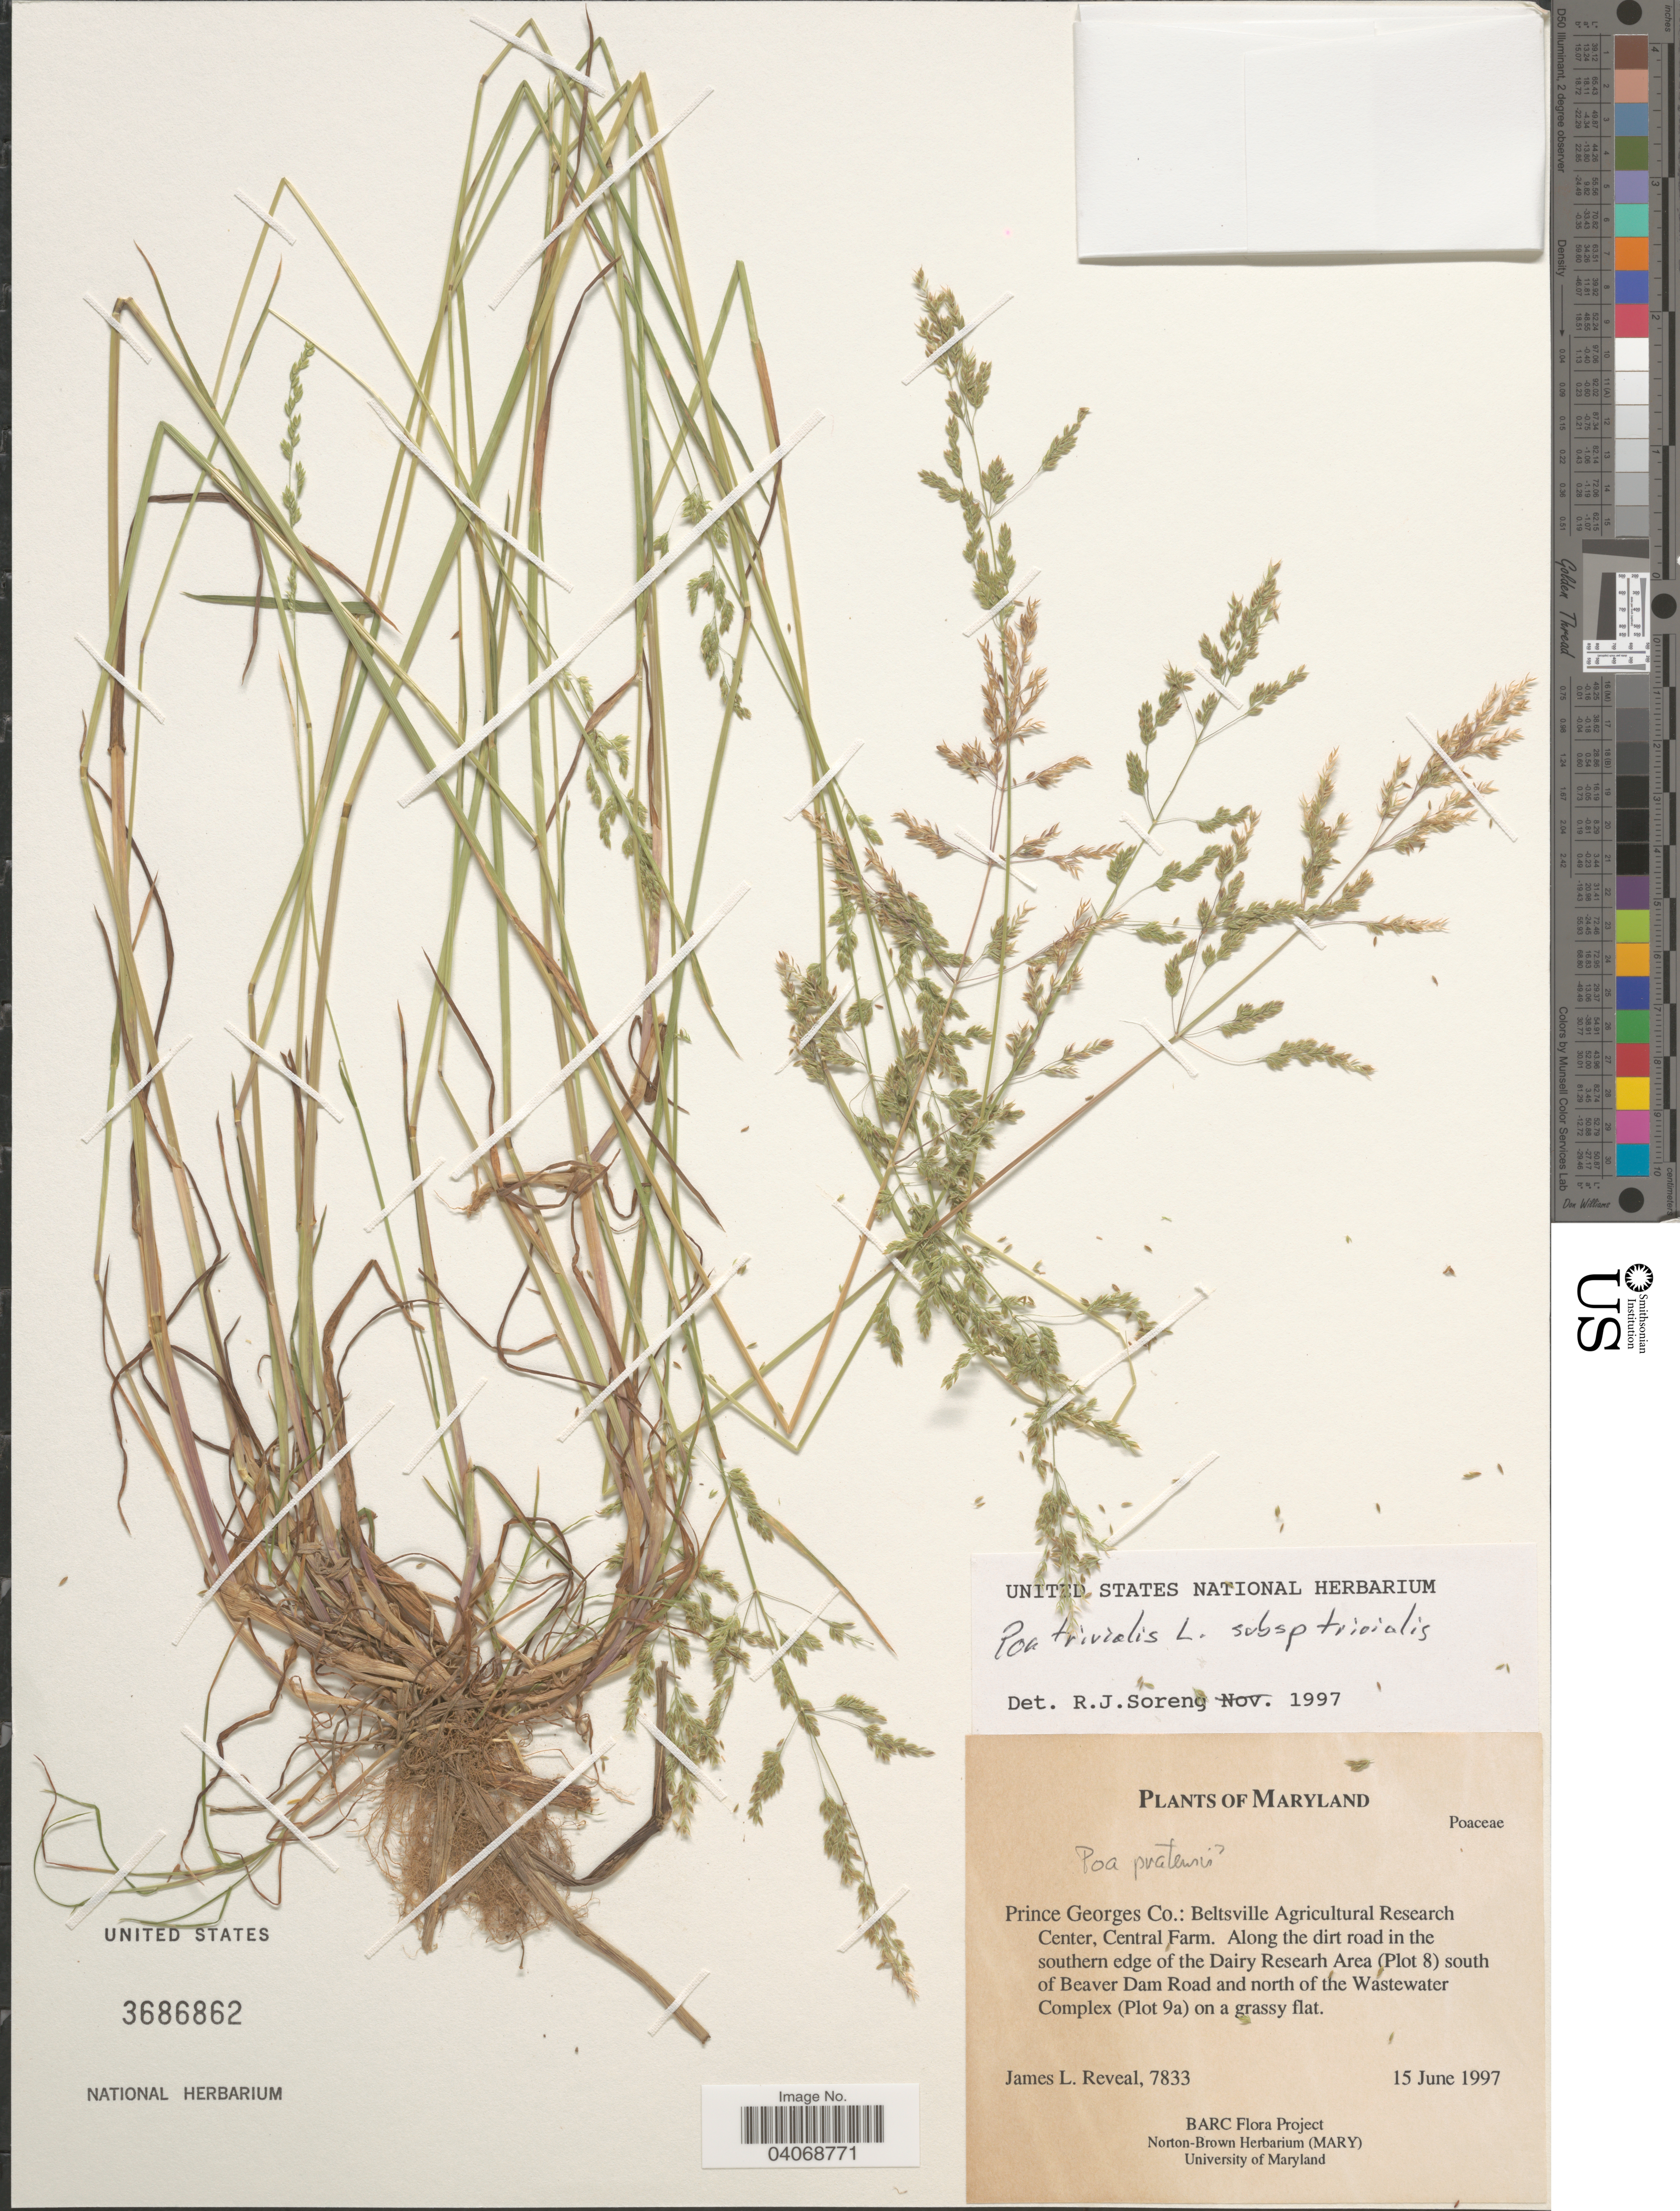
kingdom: Plantae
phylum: Tracheophyta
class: Liliopsida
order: Poales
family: Poaceae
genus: Poa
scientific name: Poa trivialis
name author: L.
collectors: J. L. Reveal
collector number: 7833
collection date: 1997-06-15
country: United States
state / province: Maryland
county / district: Prince George's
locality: Prince Georges Co.: Beltsville Agricultural Research Center, Central Farm. Along the dirt road in the southern edge of the Dairy Research Area (Plot 8) south of Beaver Dam Road and north of the Wastewater Complex (Plot 9a) on grassy flat.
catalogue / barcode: US 3686862